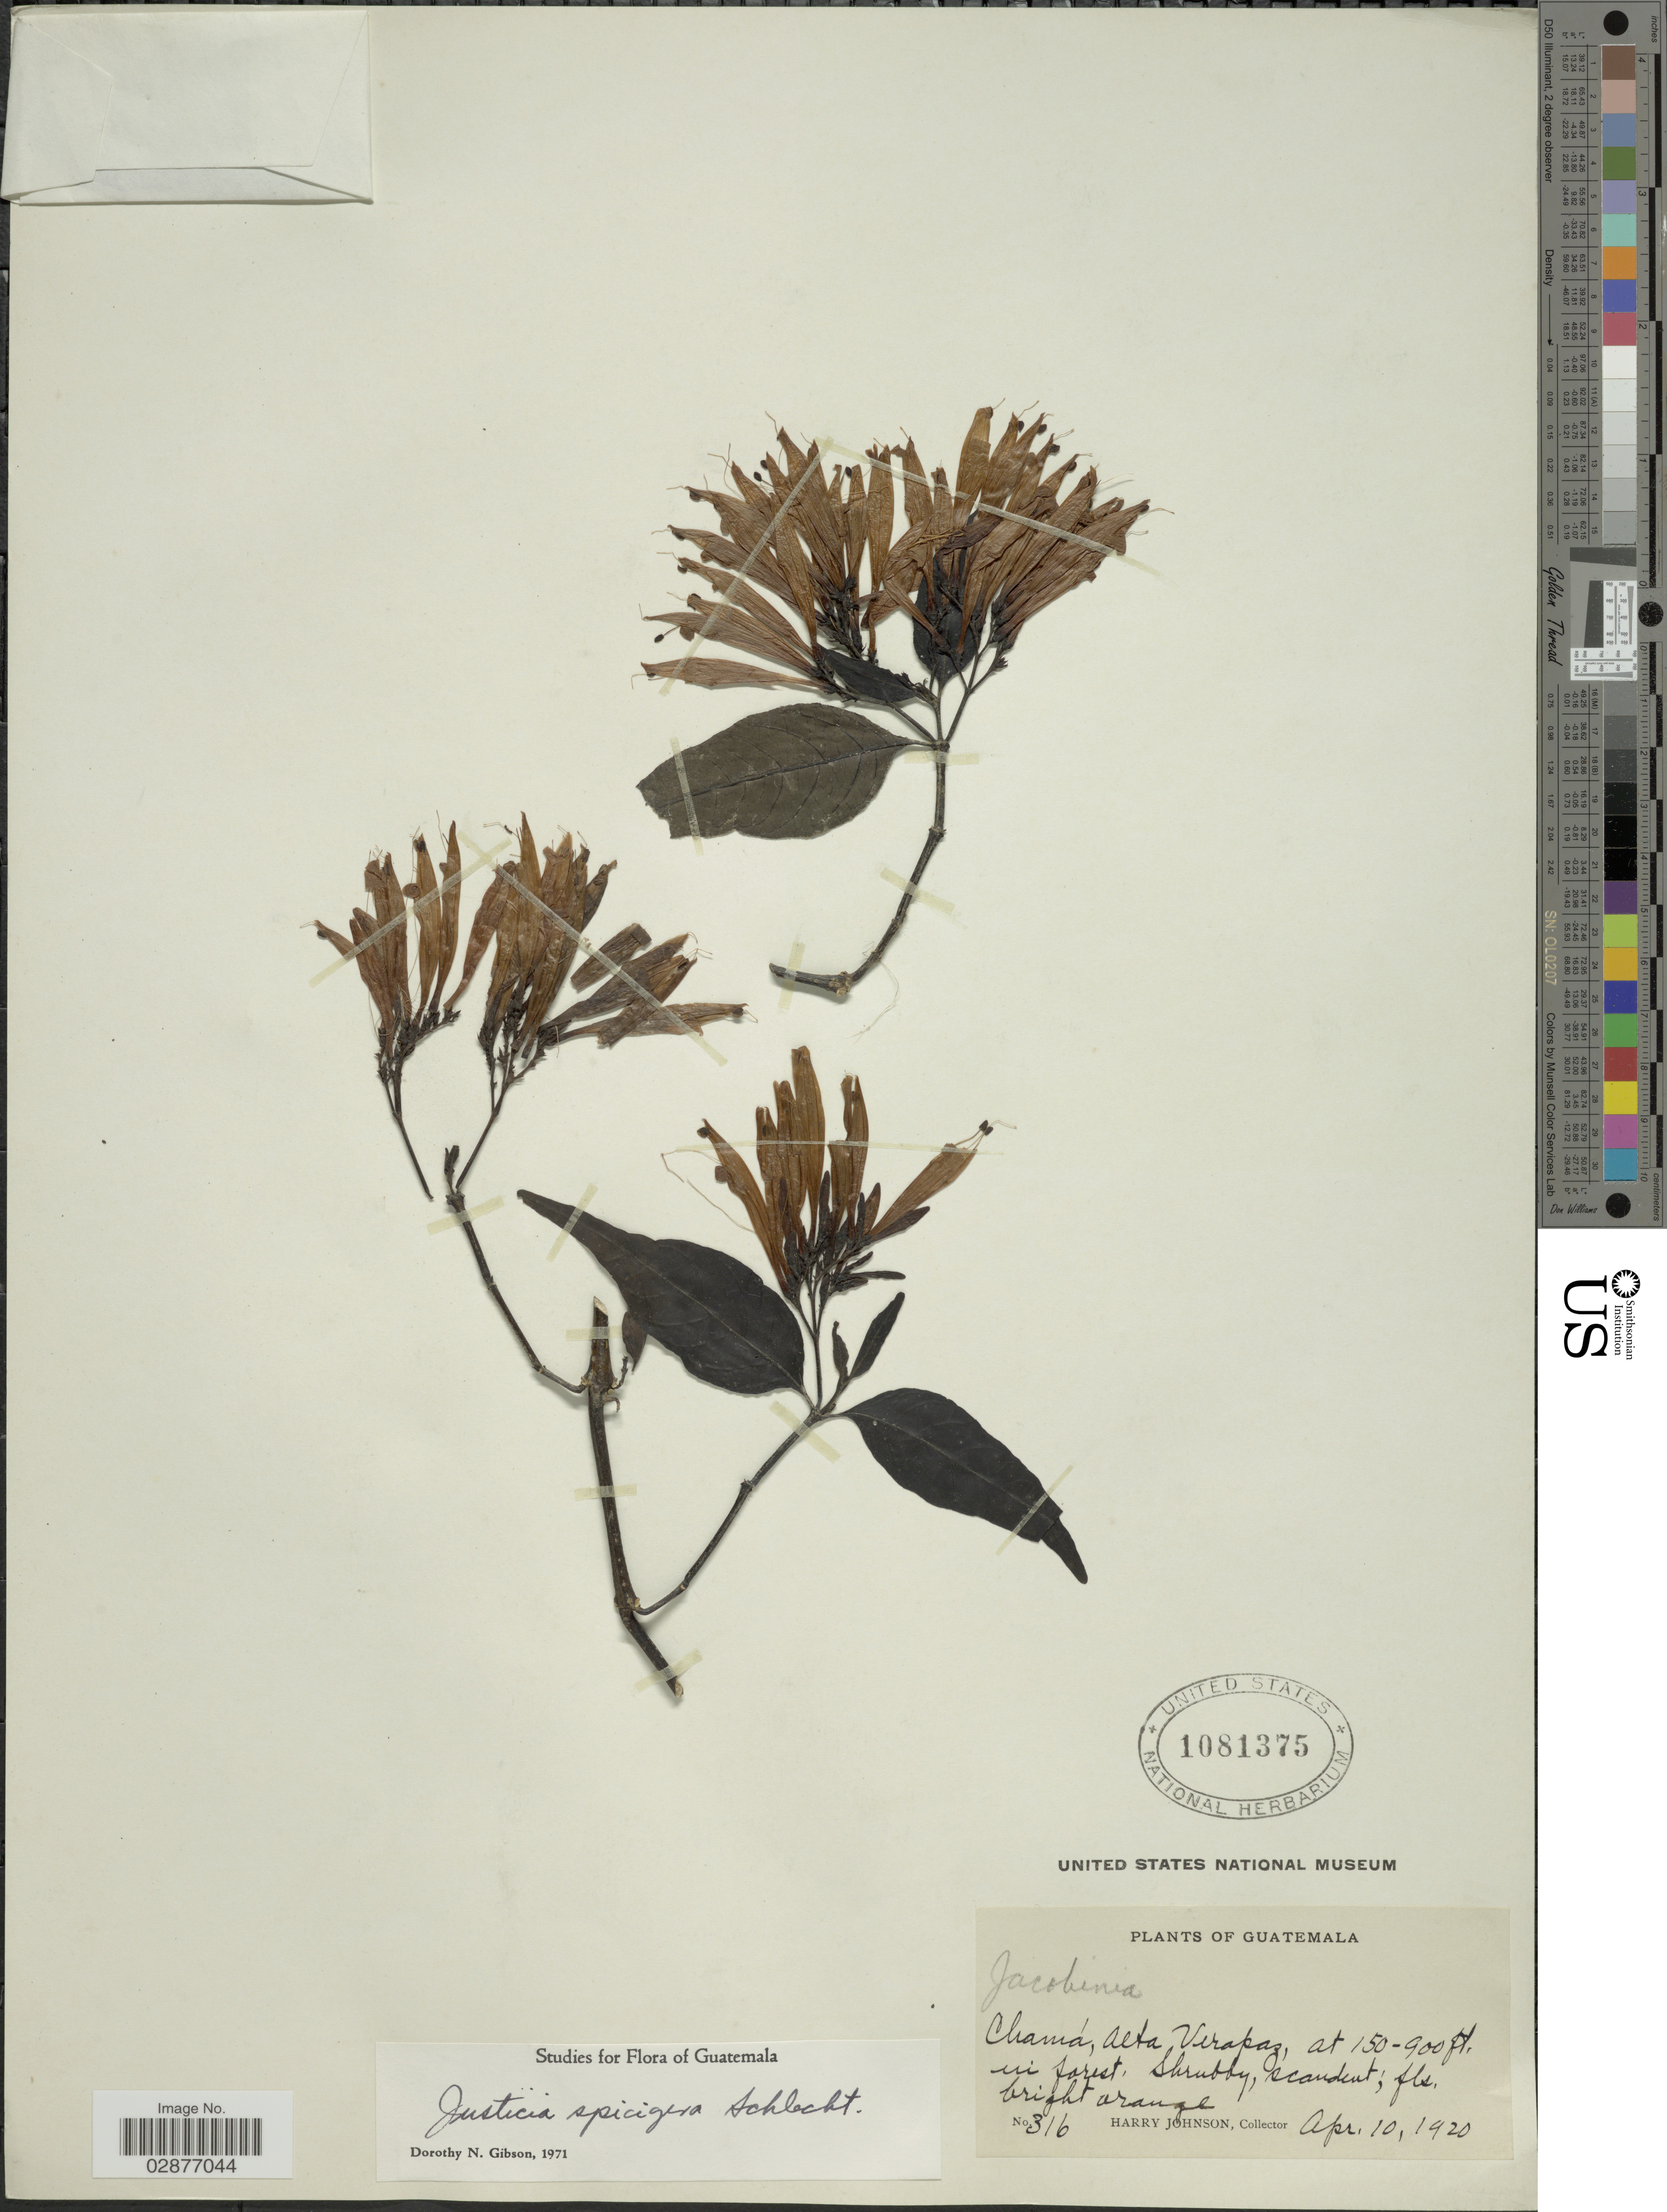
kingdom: Plantae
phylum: Tracheophyta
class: Magnoliopsida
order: Lamiales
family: Acanthaceae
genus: Justicia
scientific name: Justicia spicigera 'Sidicaro'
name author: Schltdl.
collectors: H. Johnson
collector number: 316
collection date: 1920-04-10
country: Guatemala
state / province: Alta Verapaz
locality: Chamá.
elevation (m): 46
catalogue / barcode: US 1081375